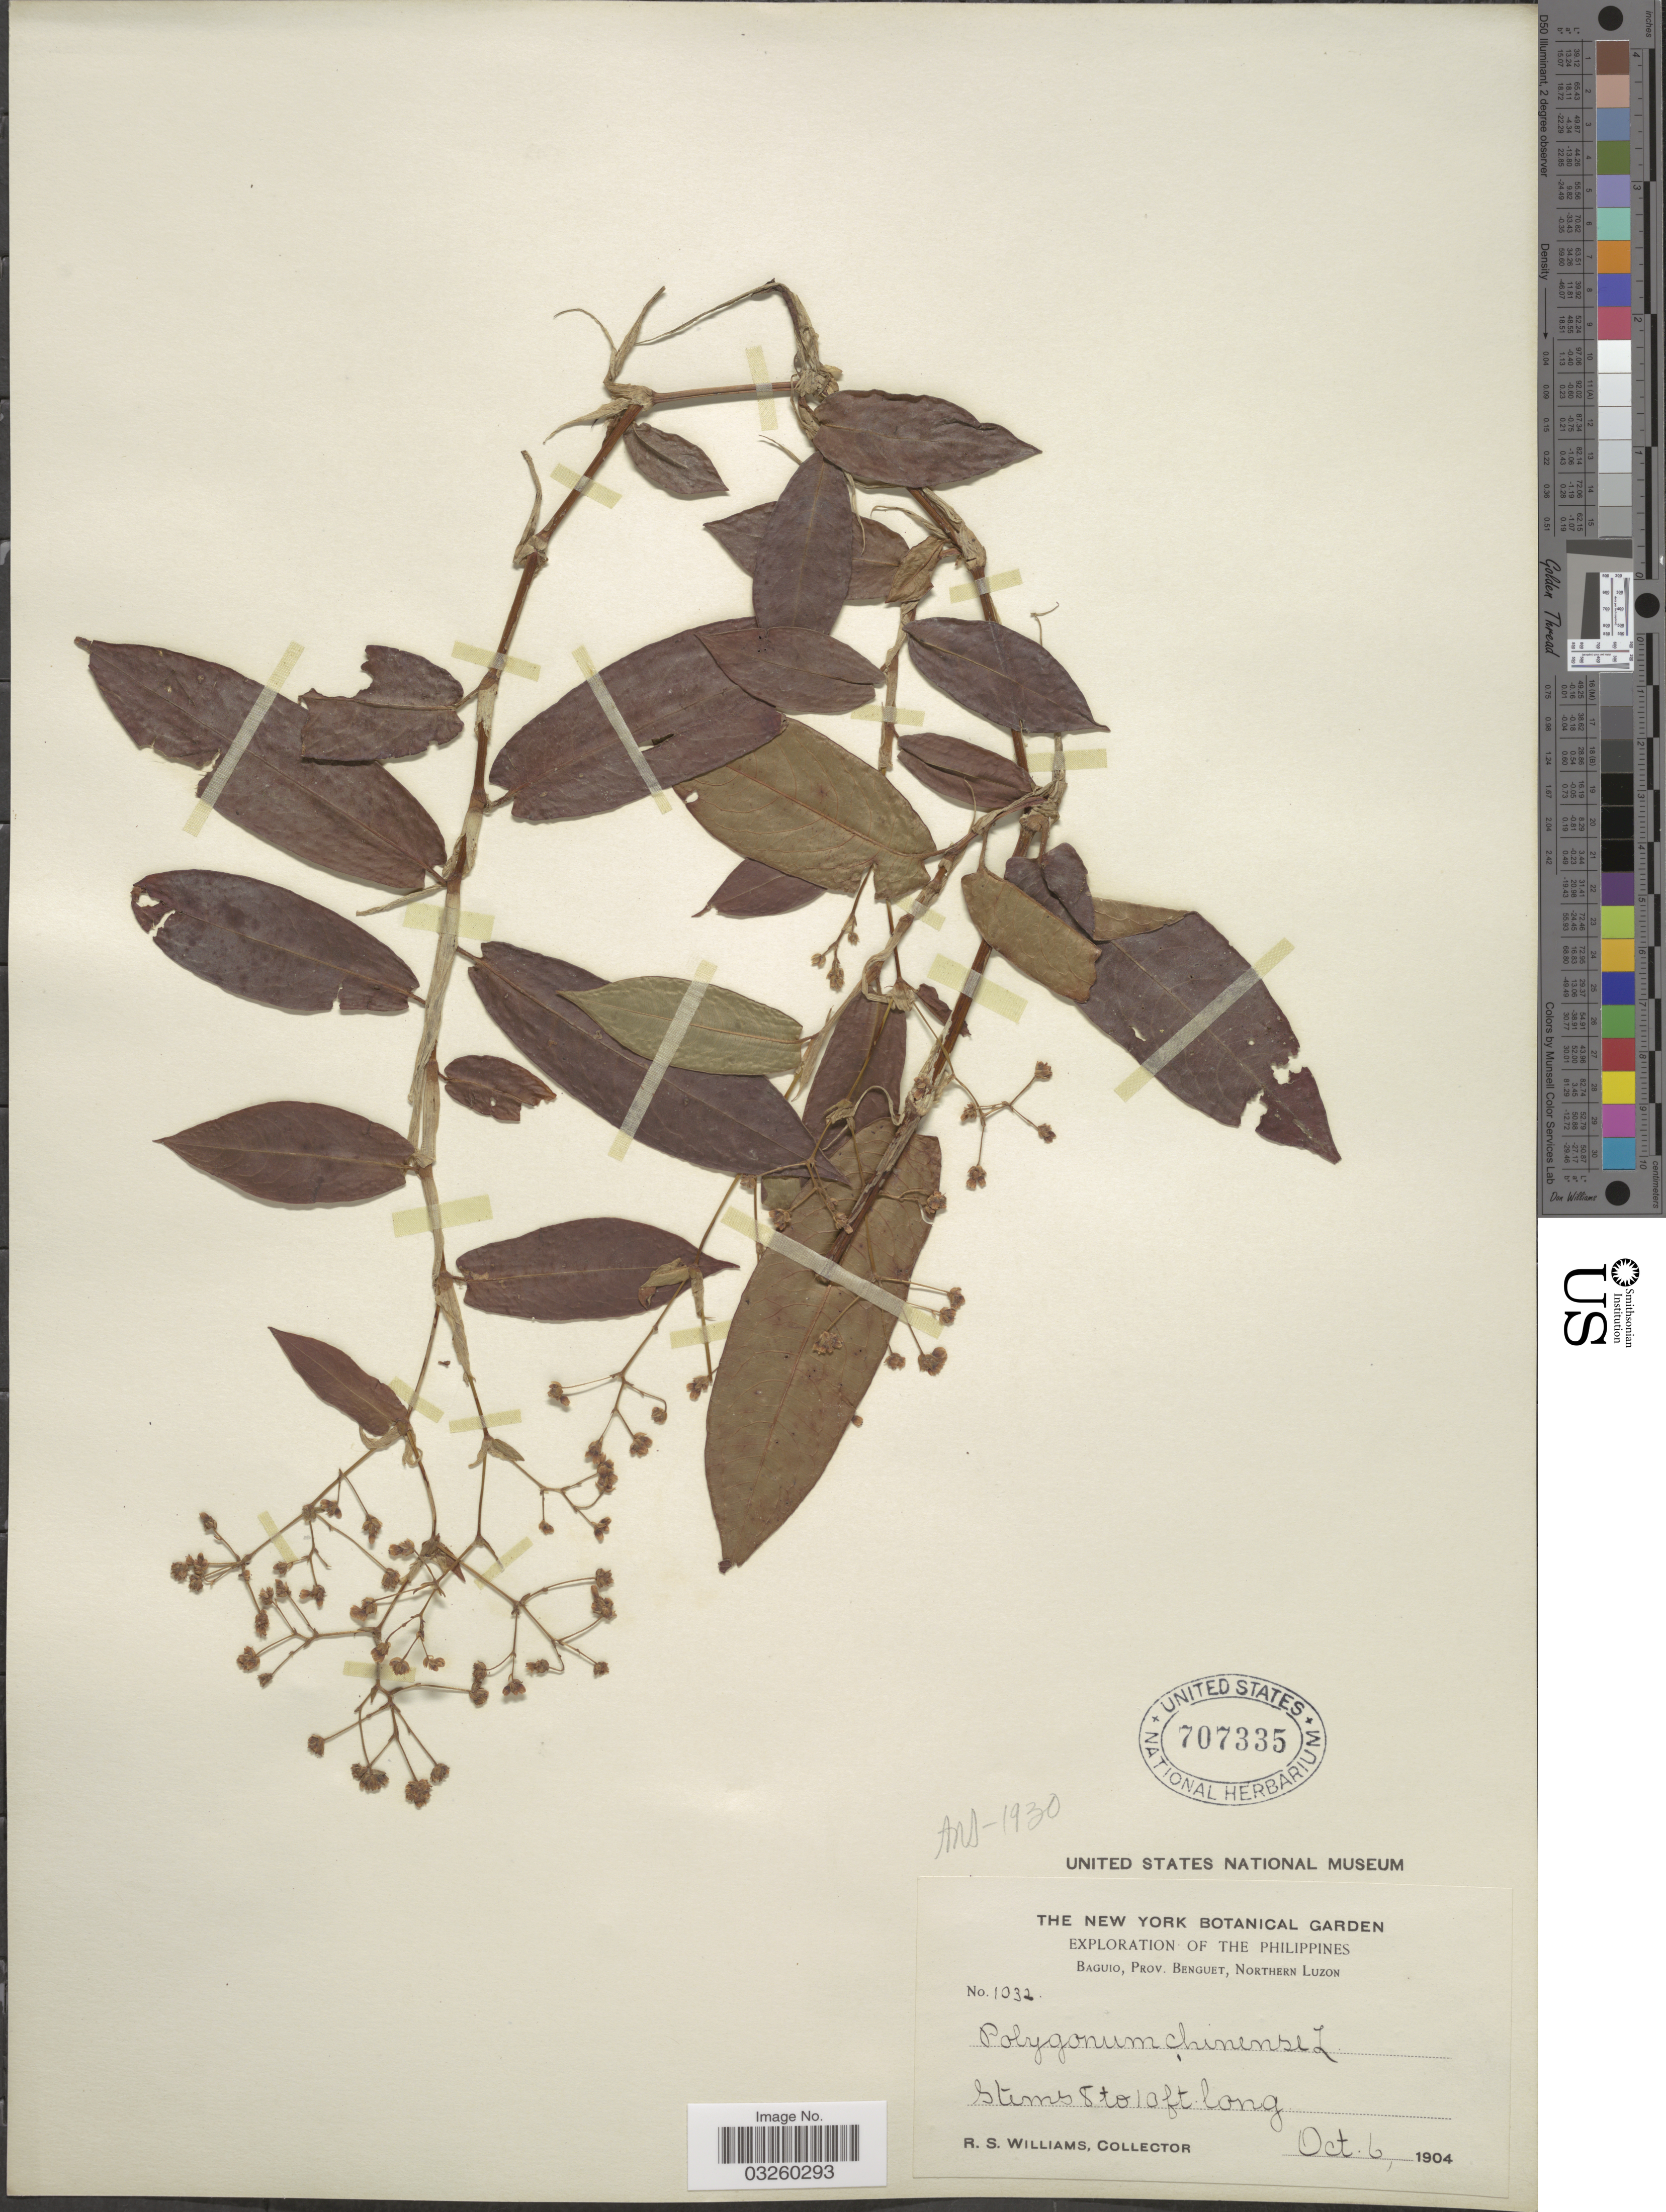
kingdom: Plantae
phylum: Tracheophyta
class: Magnoliopsida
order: Caryophyllales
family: Polygonaceae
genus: Polygonum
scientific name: Polygonum chinense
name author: L.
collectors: R. S. Williams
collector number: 1032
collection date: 1904-10-06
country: Philippines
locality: Baguio, Prov. Benguet, Northern Luzon.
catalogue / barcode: US 707335